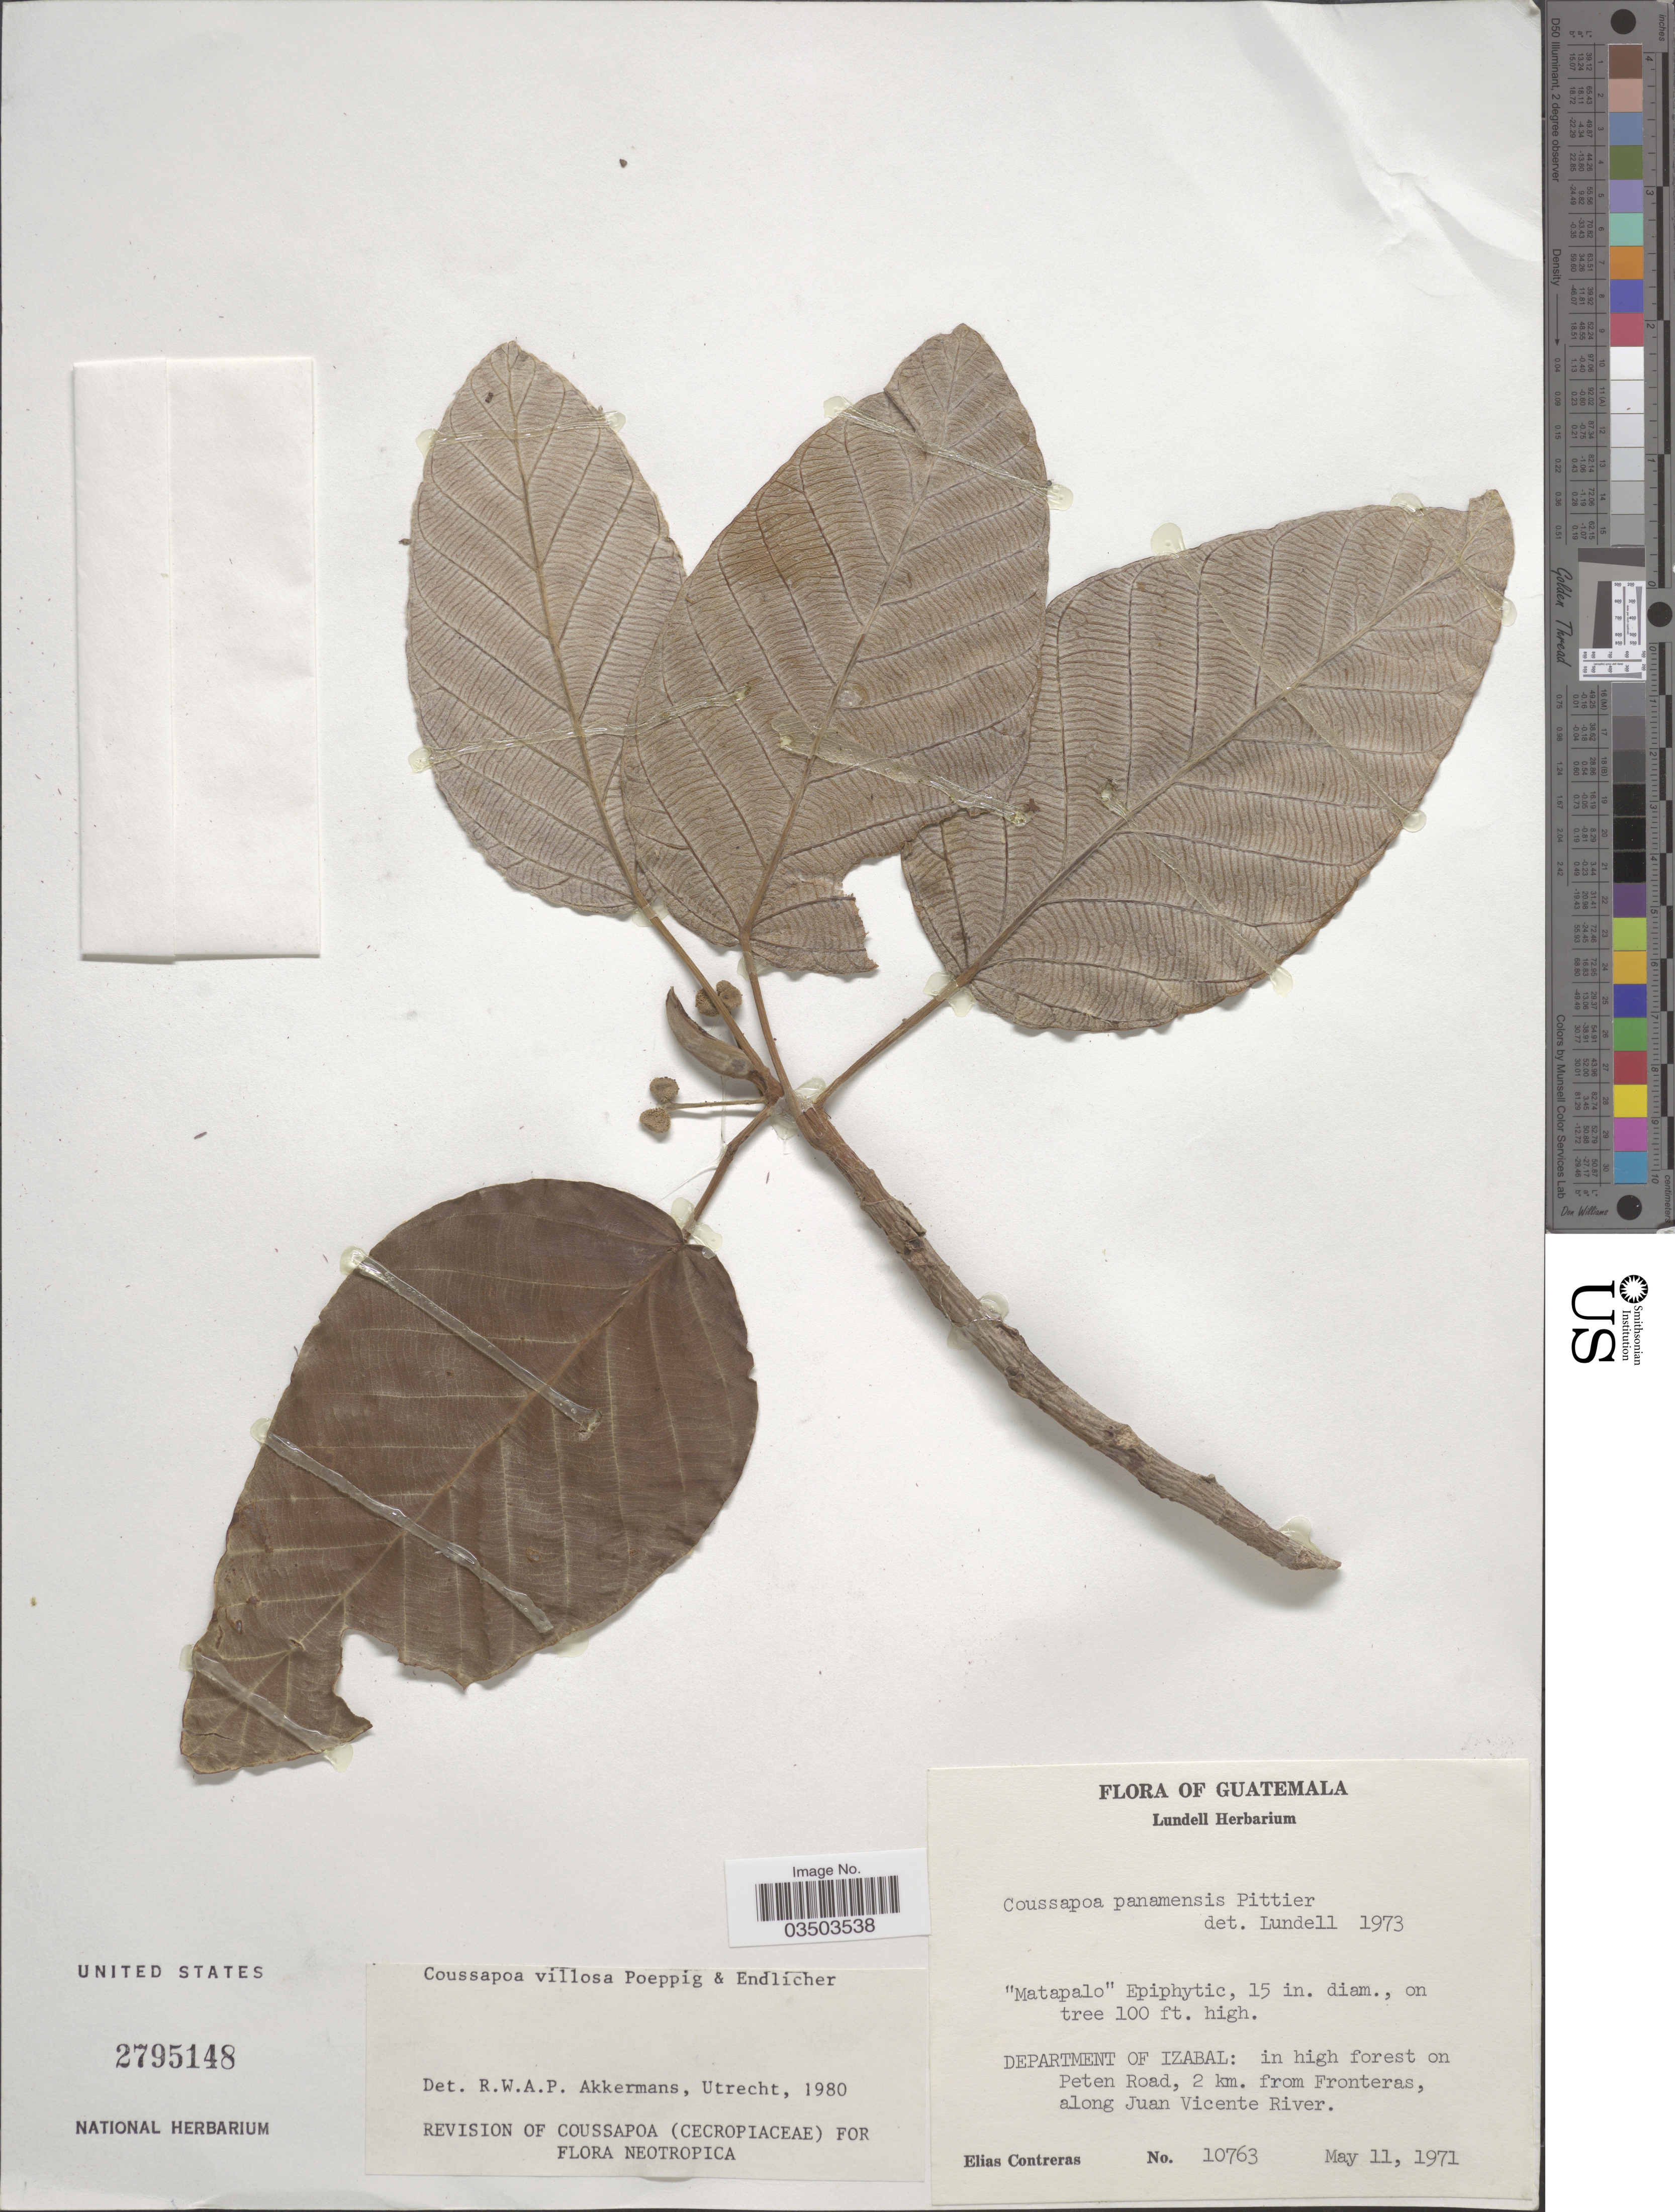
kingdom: Plantae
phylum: Tracheophyta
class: Magnoliopsida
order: Rosales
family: Urticaceae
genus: Coussapoa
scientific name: Coussapoa villosa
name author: Poepp. & Endl.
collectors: E. Contreras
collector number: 10763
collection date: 1971-05-11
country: Guatemala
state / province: Izabal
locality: Department of Izabal: in high forest on Peten Road, 2 km. from Fronteras, along Juan Vicente River.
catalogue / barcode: US 2795148